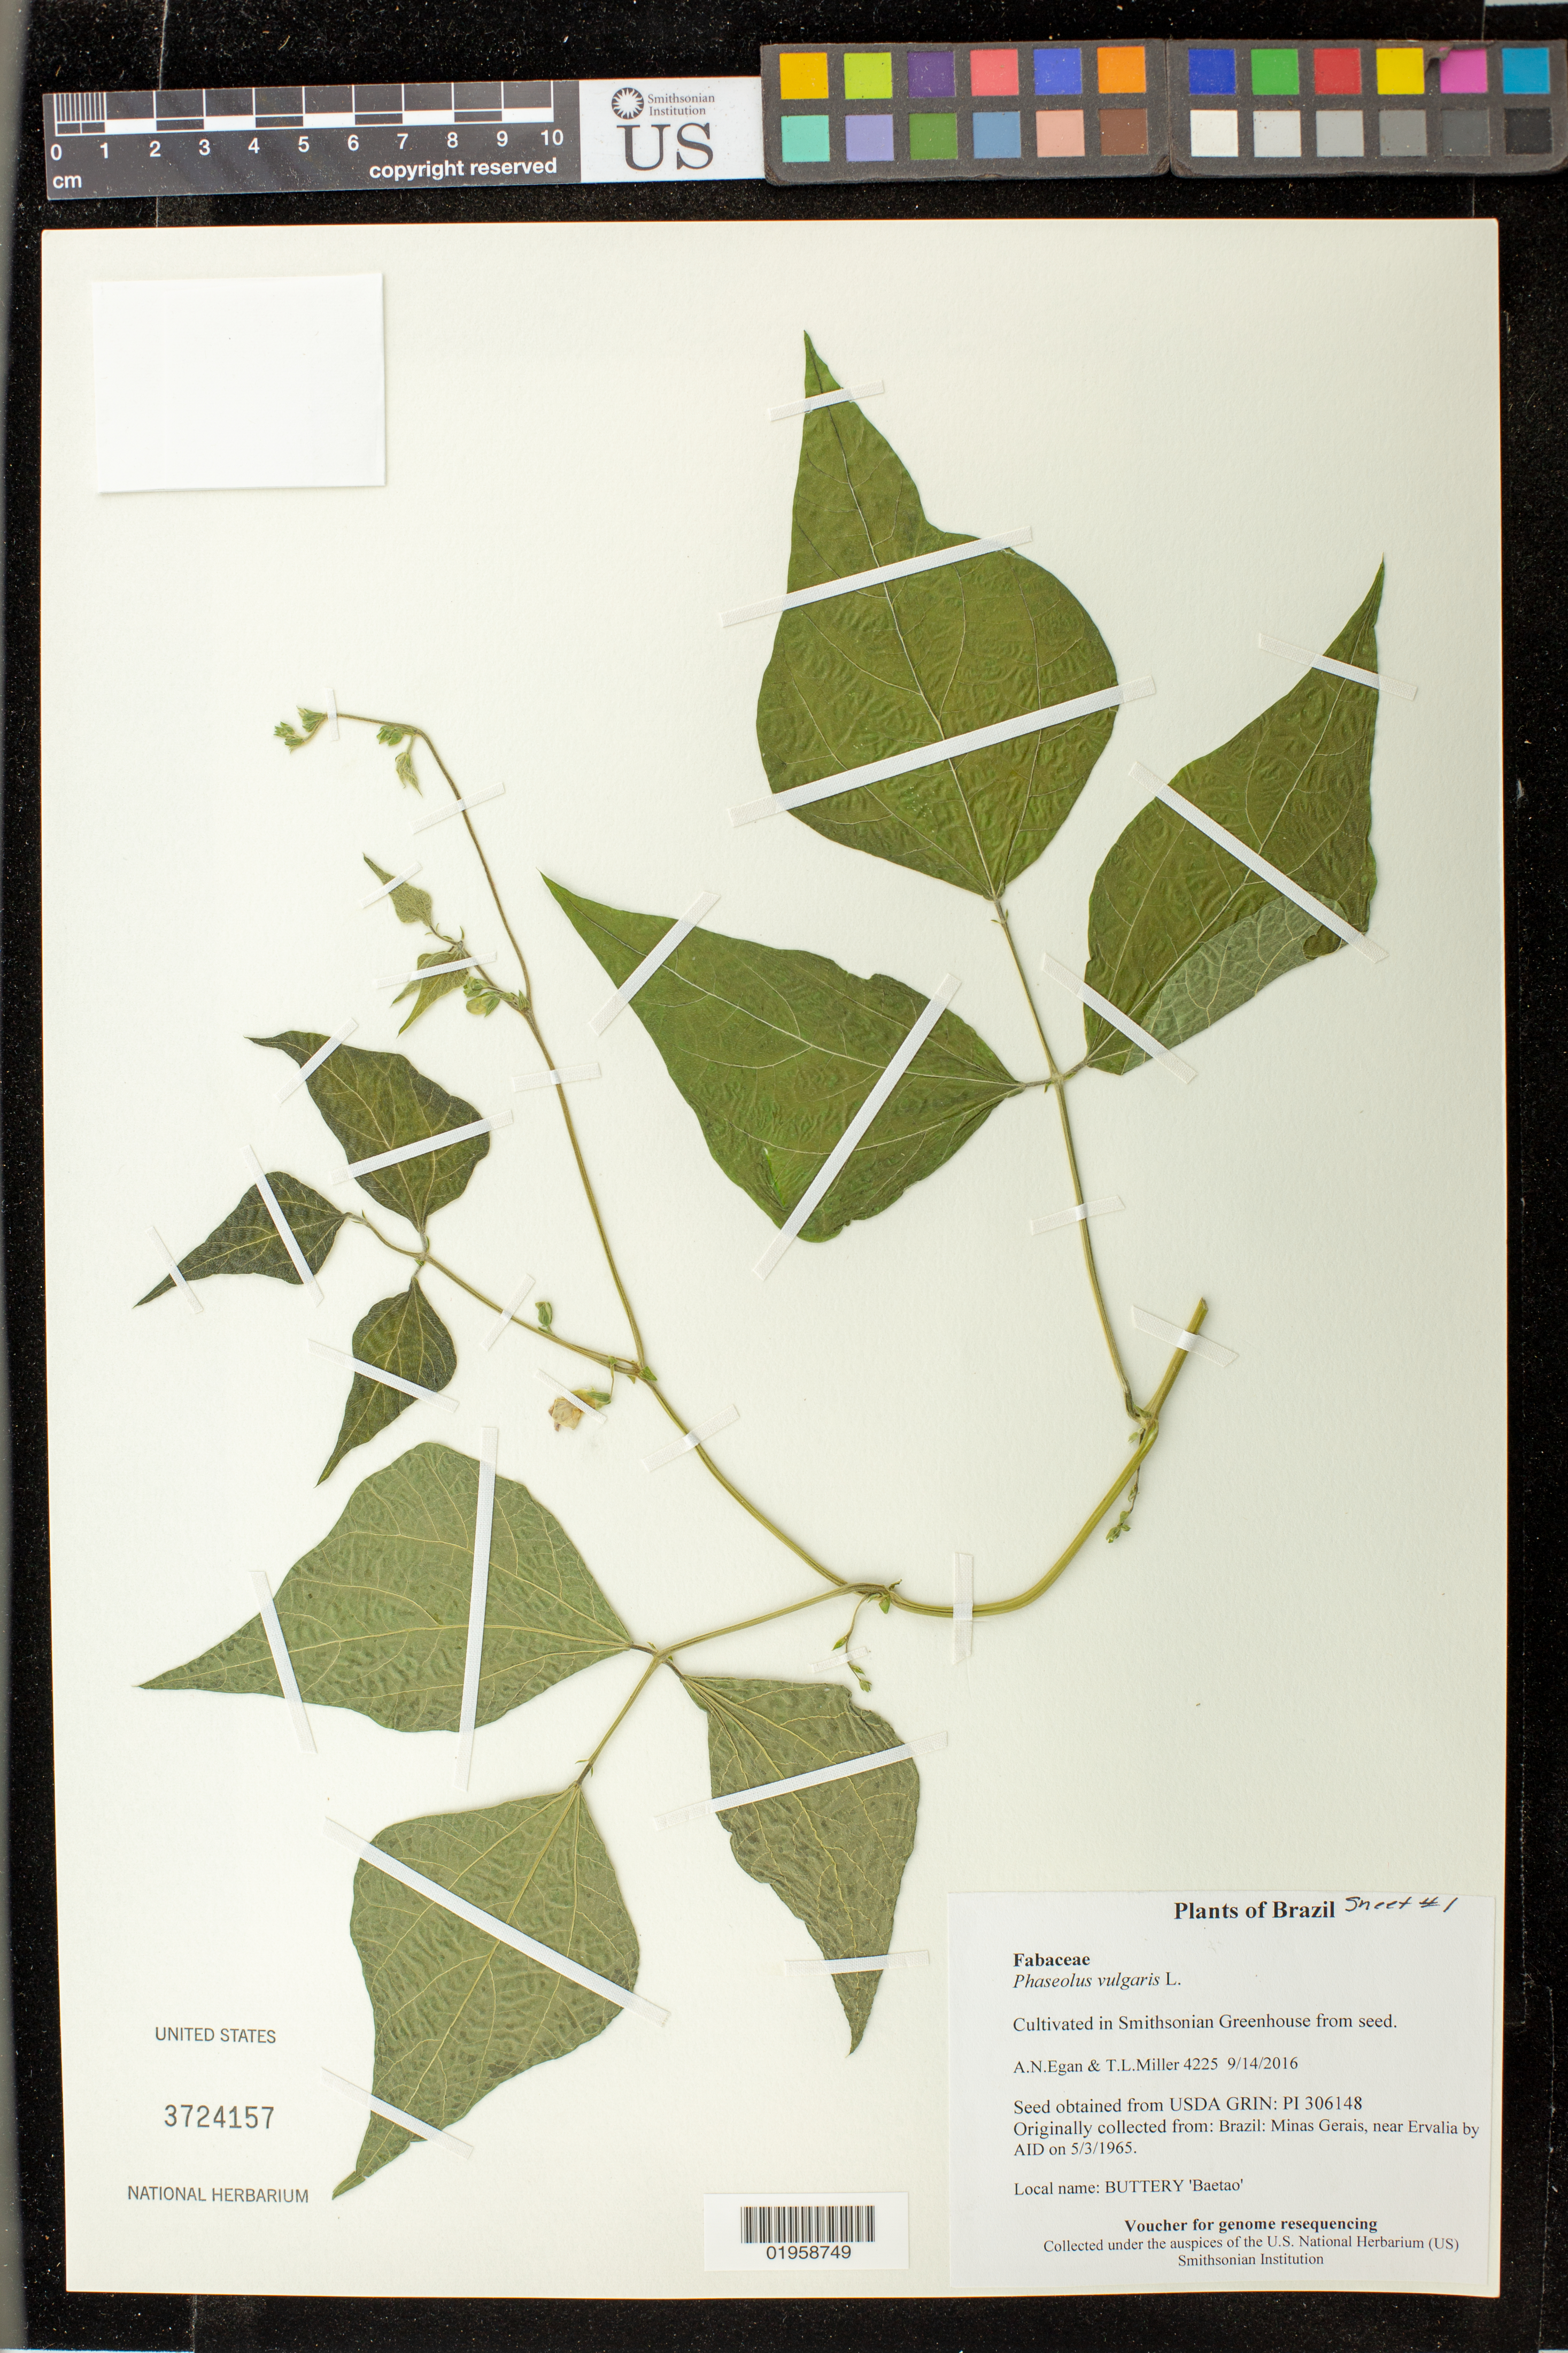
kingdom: Plantae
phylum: Tracheophyta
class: Magnoliopsida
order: Fabales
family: Fabaceae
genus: Phaseolus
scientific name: Phaseolus vulgaris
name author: L.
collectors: A. N. Egan & T. L. Miller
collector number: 4225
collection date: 2016-09-14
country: United States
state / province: Maryland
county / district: Prince George's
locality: Smithsonian's Museum Support Ctr; 4210 Suitland Pkwy., NMNH Botany Research Greenhouses. Suitland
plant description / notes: Originally collected in Brazil, Minas Gerais, near Ervalia on 1965-05-03. Collected by AID; Grown from seed acquired from the USDA's GRIN seed bank.; Buttery 'Baetao'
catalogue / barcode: US 3724157